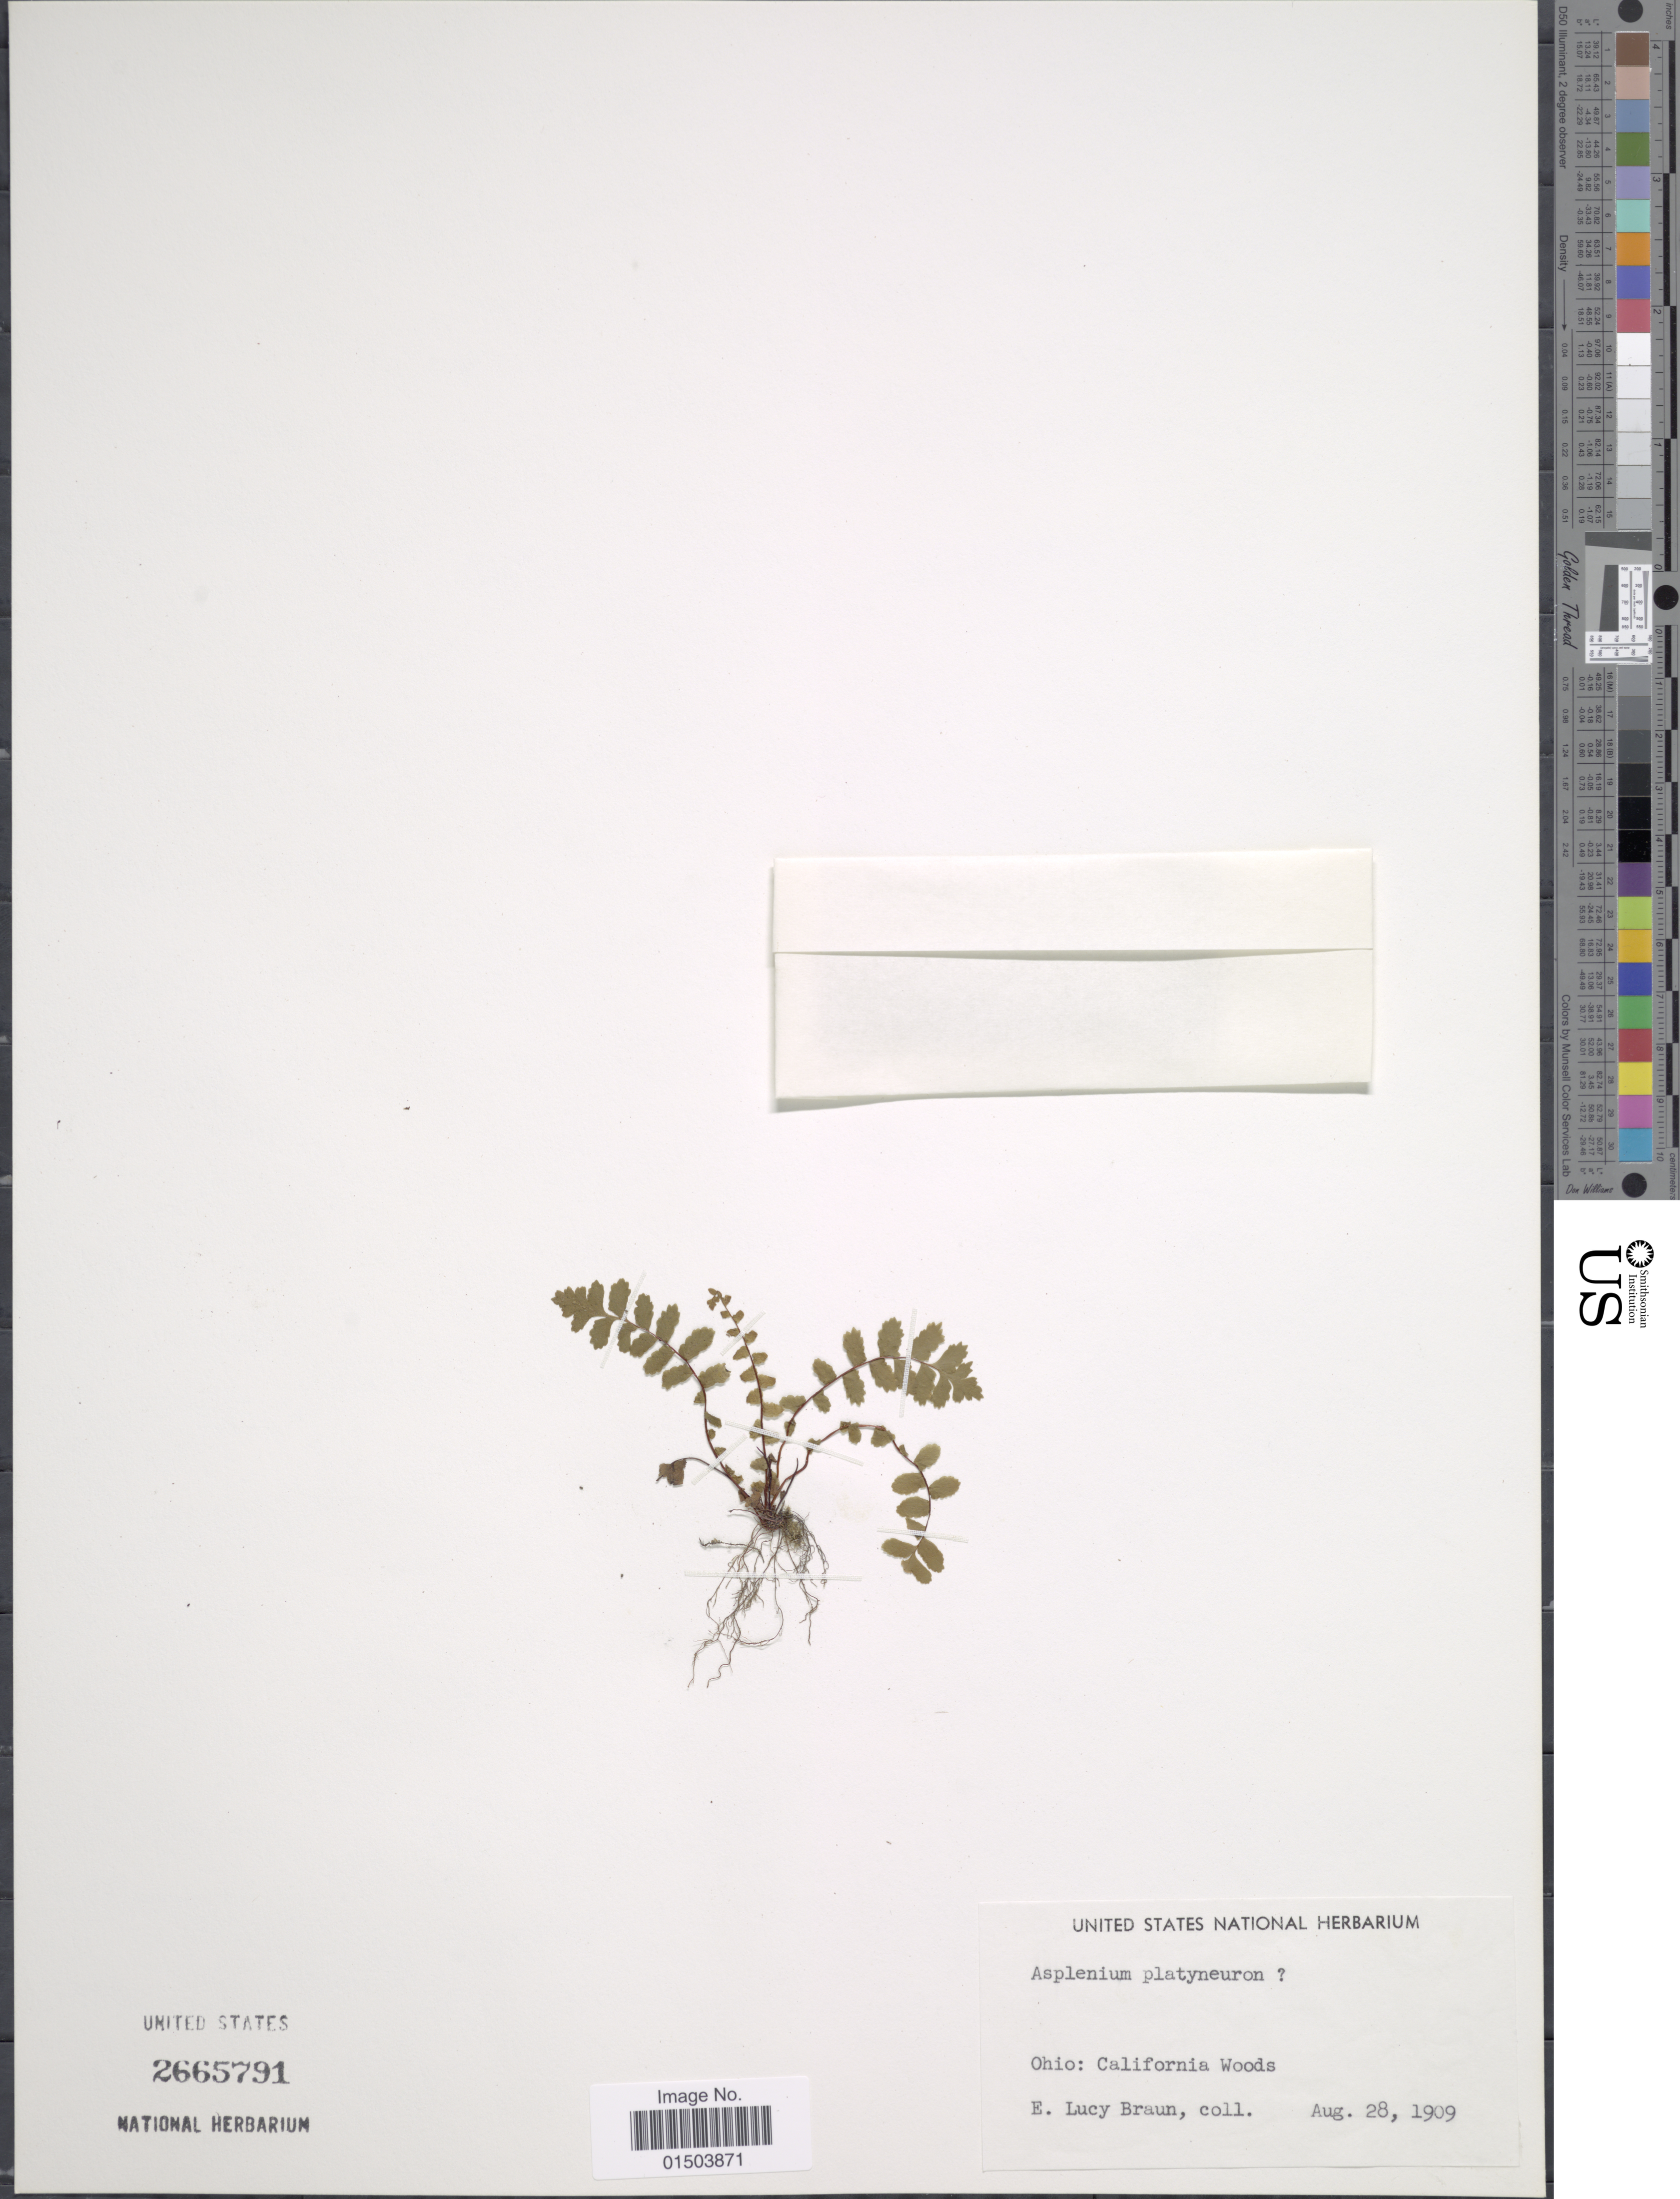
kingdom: Plantae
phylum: Tracheophyta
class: Polypodiopsida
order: Polypodiales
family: Aspleniaceae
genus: Asplenium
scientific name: Asplenium platyneuron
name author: (L.) Britton, Stearns & Poggenb.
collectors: E. L. Braun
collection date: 1909-08-28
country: United States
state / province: Ohio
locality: California Woods.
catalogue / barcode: US 2665791